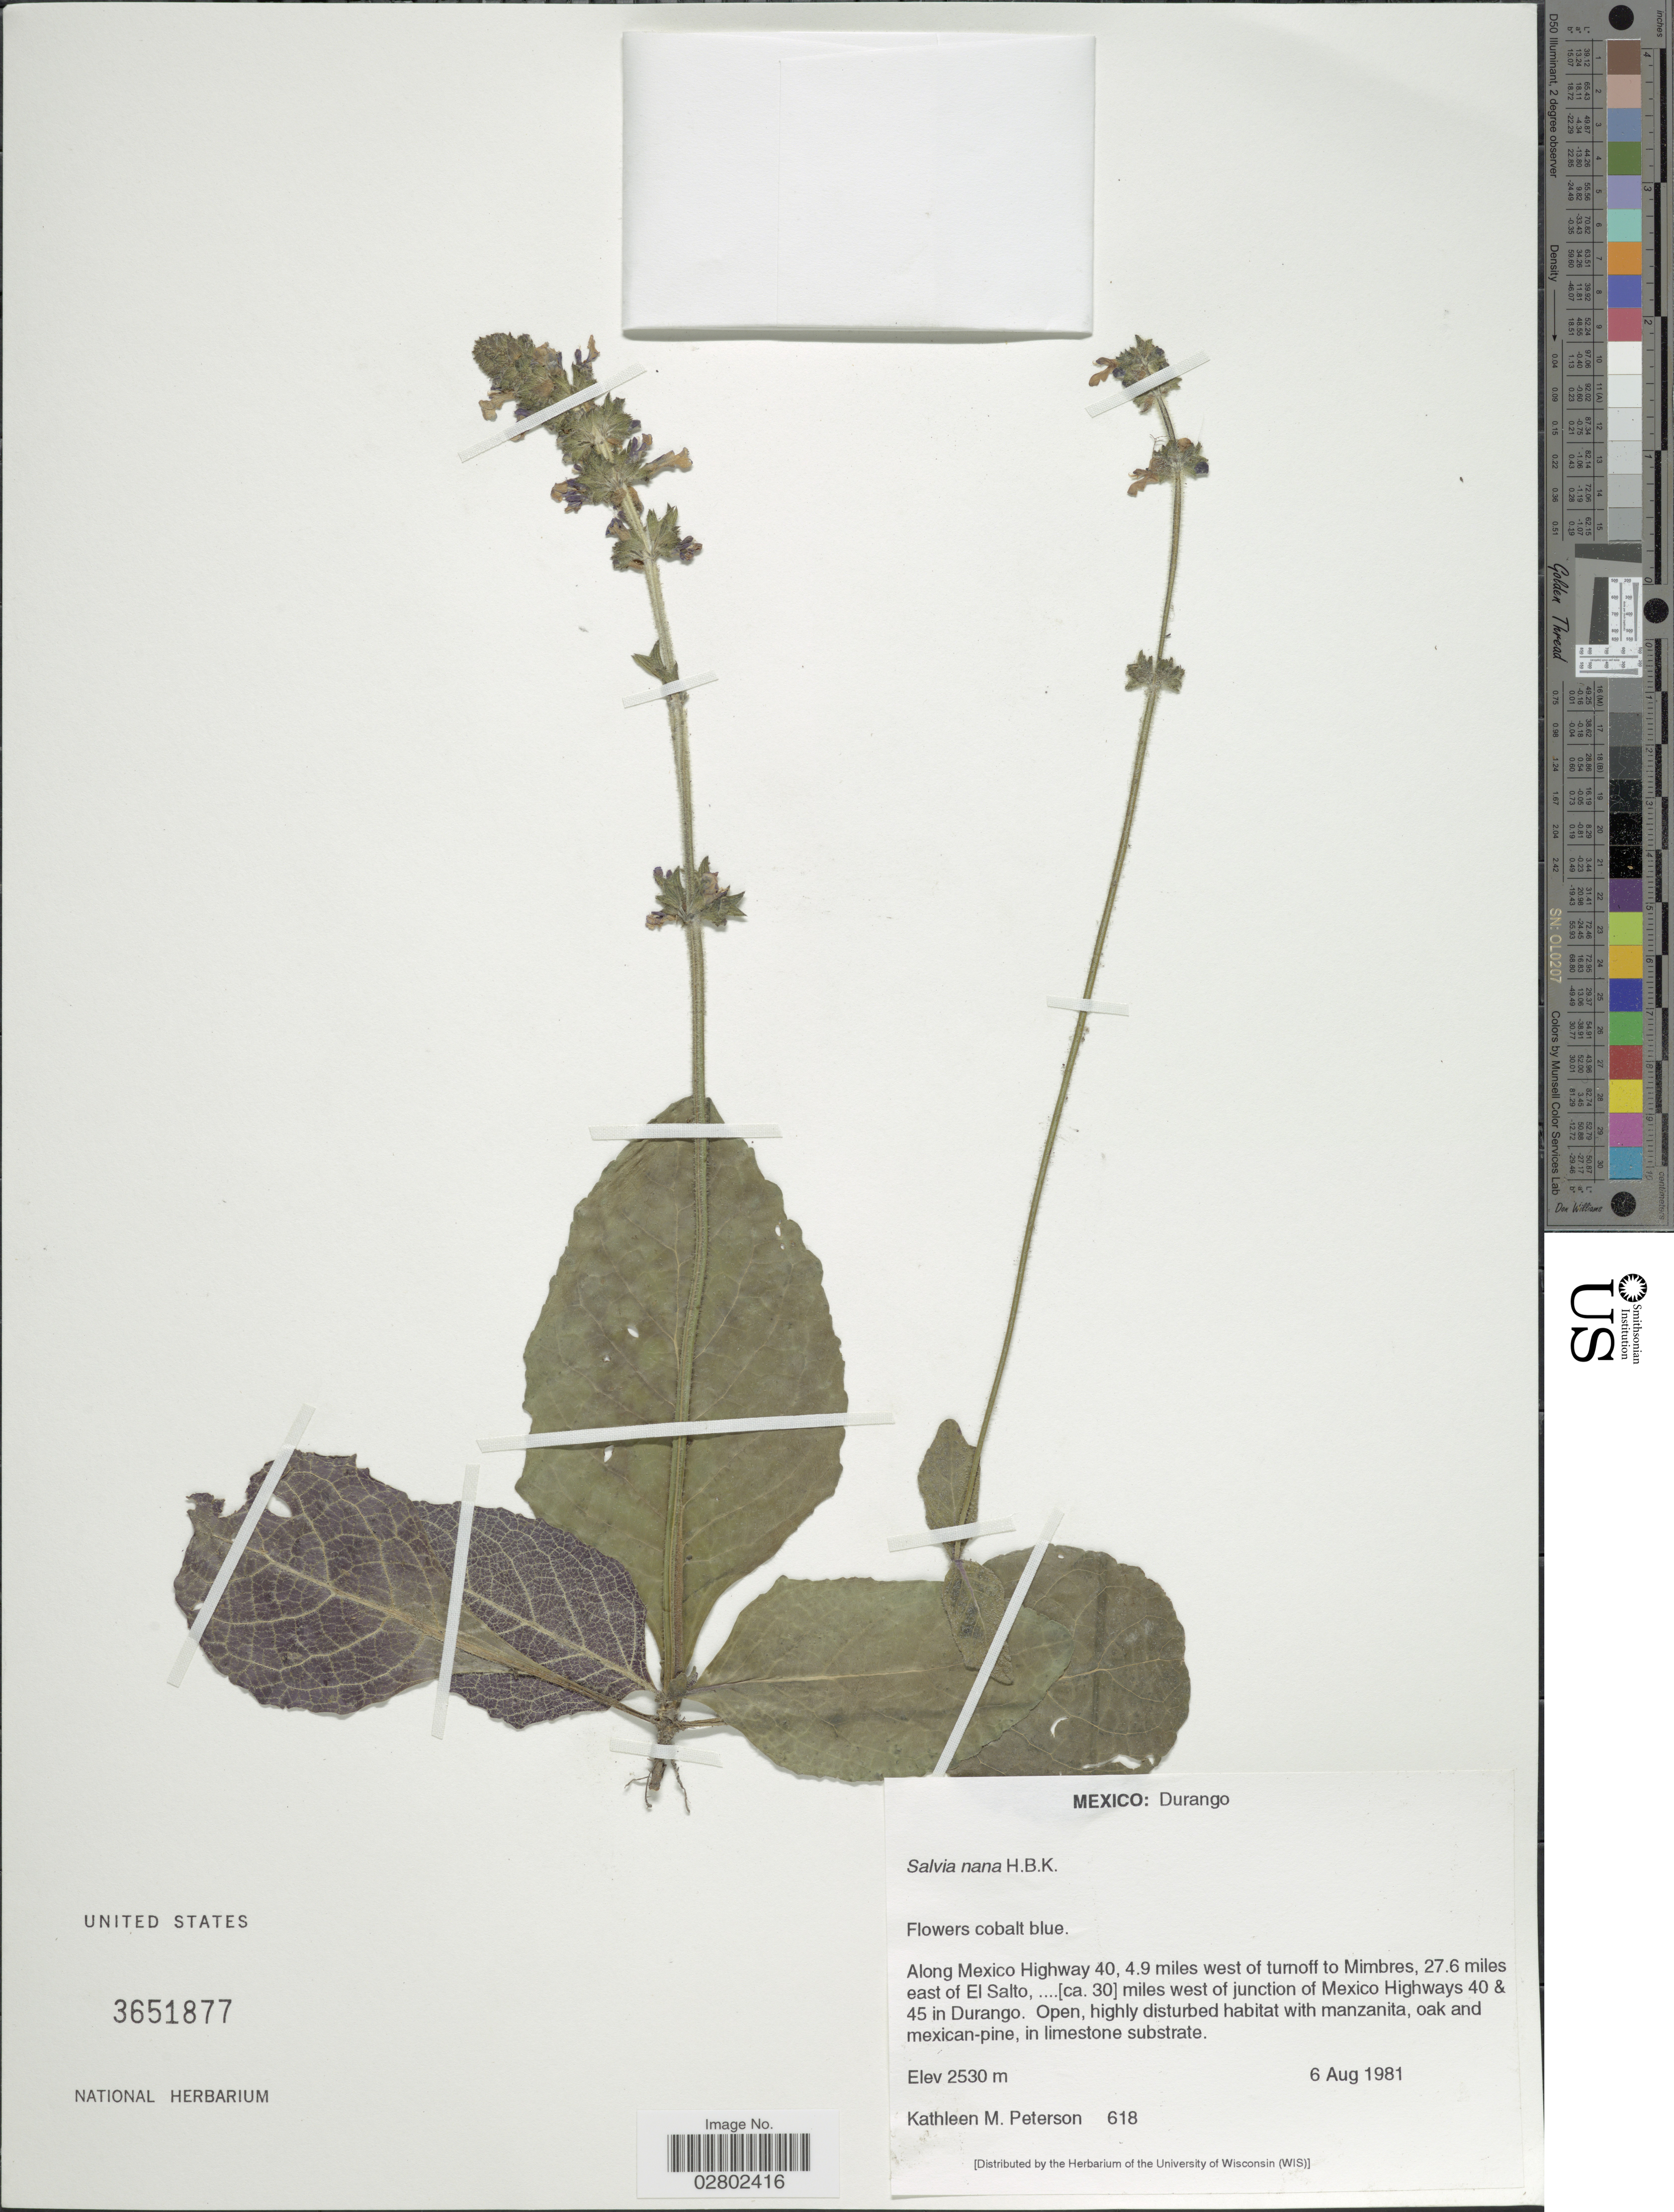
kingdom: Plantae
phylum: Tracheophyta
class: Magnoliopsida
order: Lamiales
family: Lamiaceae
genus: Salvia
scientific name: Salvia nana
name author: Kunth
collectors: K. Peterson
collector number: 618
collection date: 1981-08-06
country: Mexico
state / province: Durango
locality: Along Mexico Highway 40, 4.9 miles west of turnoff to Mimbres, 27.6 miles east of El Salto, .... [ca. 30] miles west of junction of Mexico Highways 40 & 45 in Durango.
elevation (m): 2530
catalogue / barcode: US 3651877